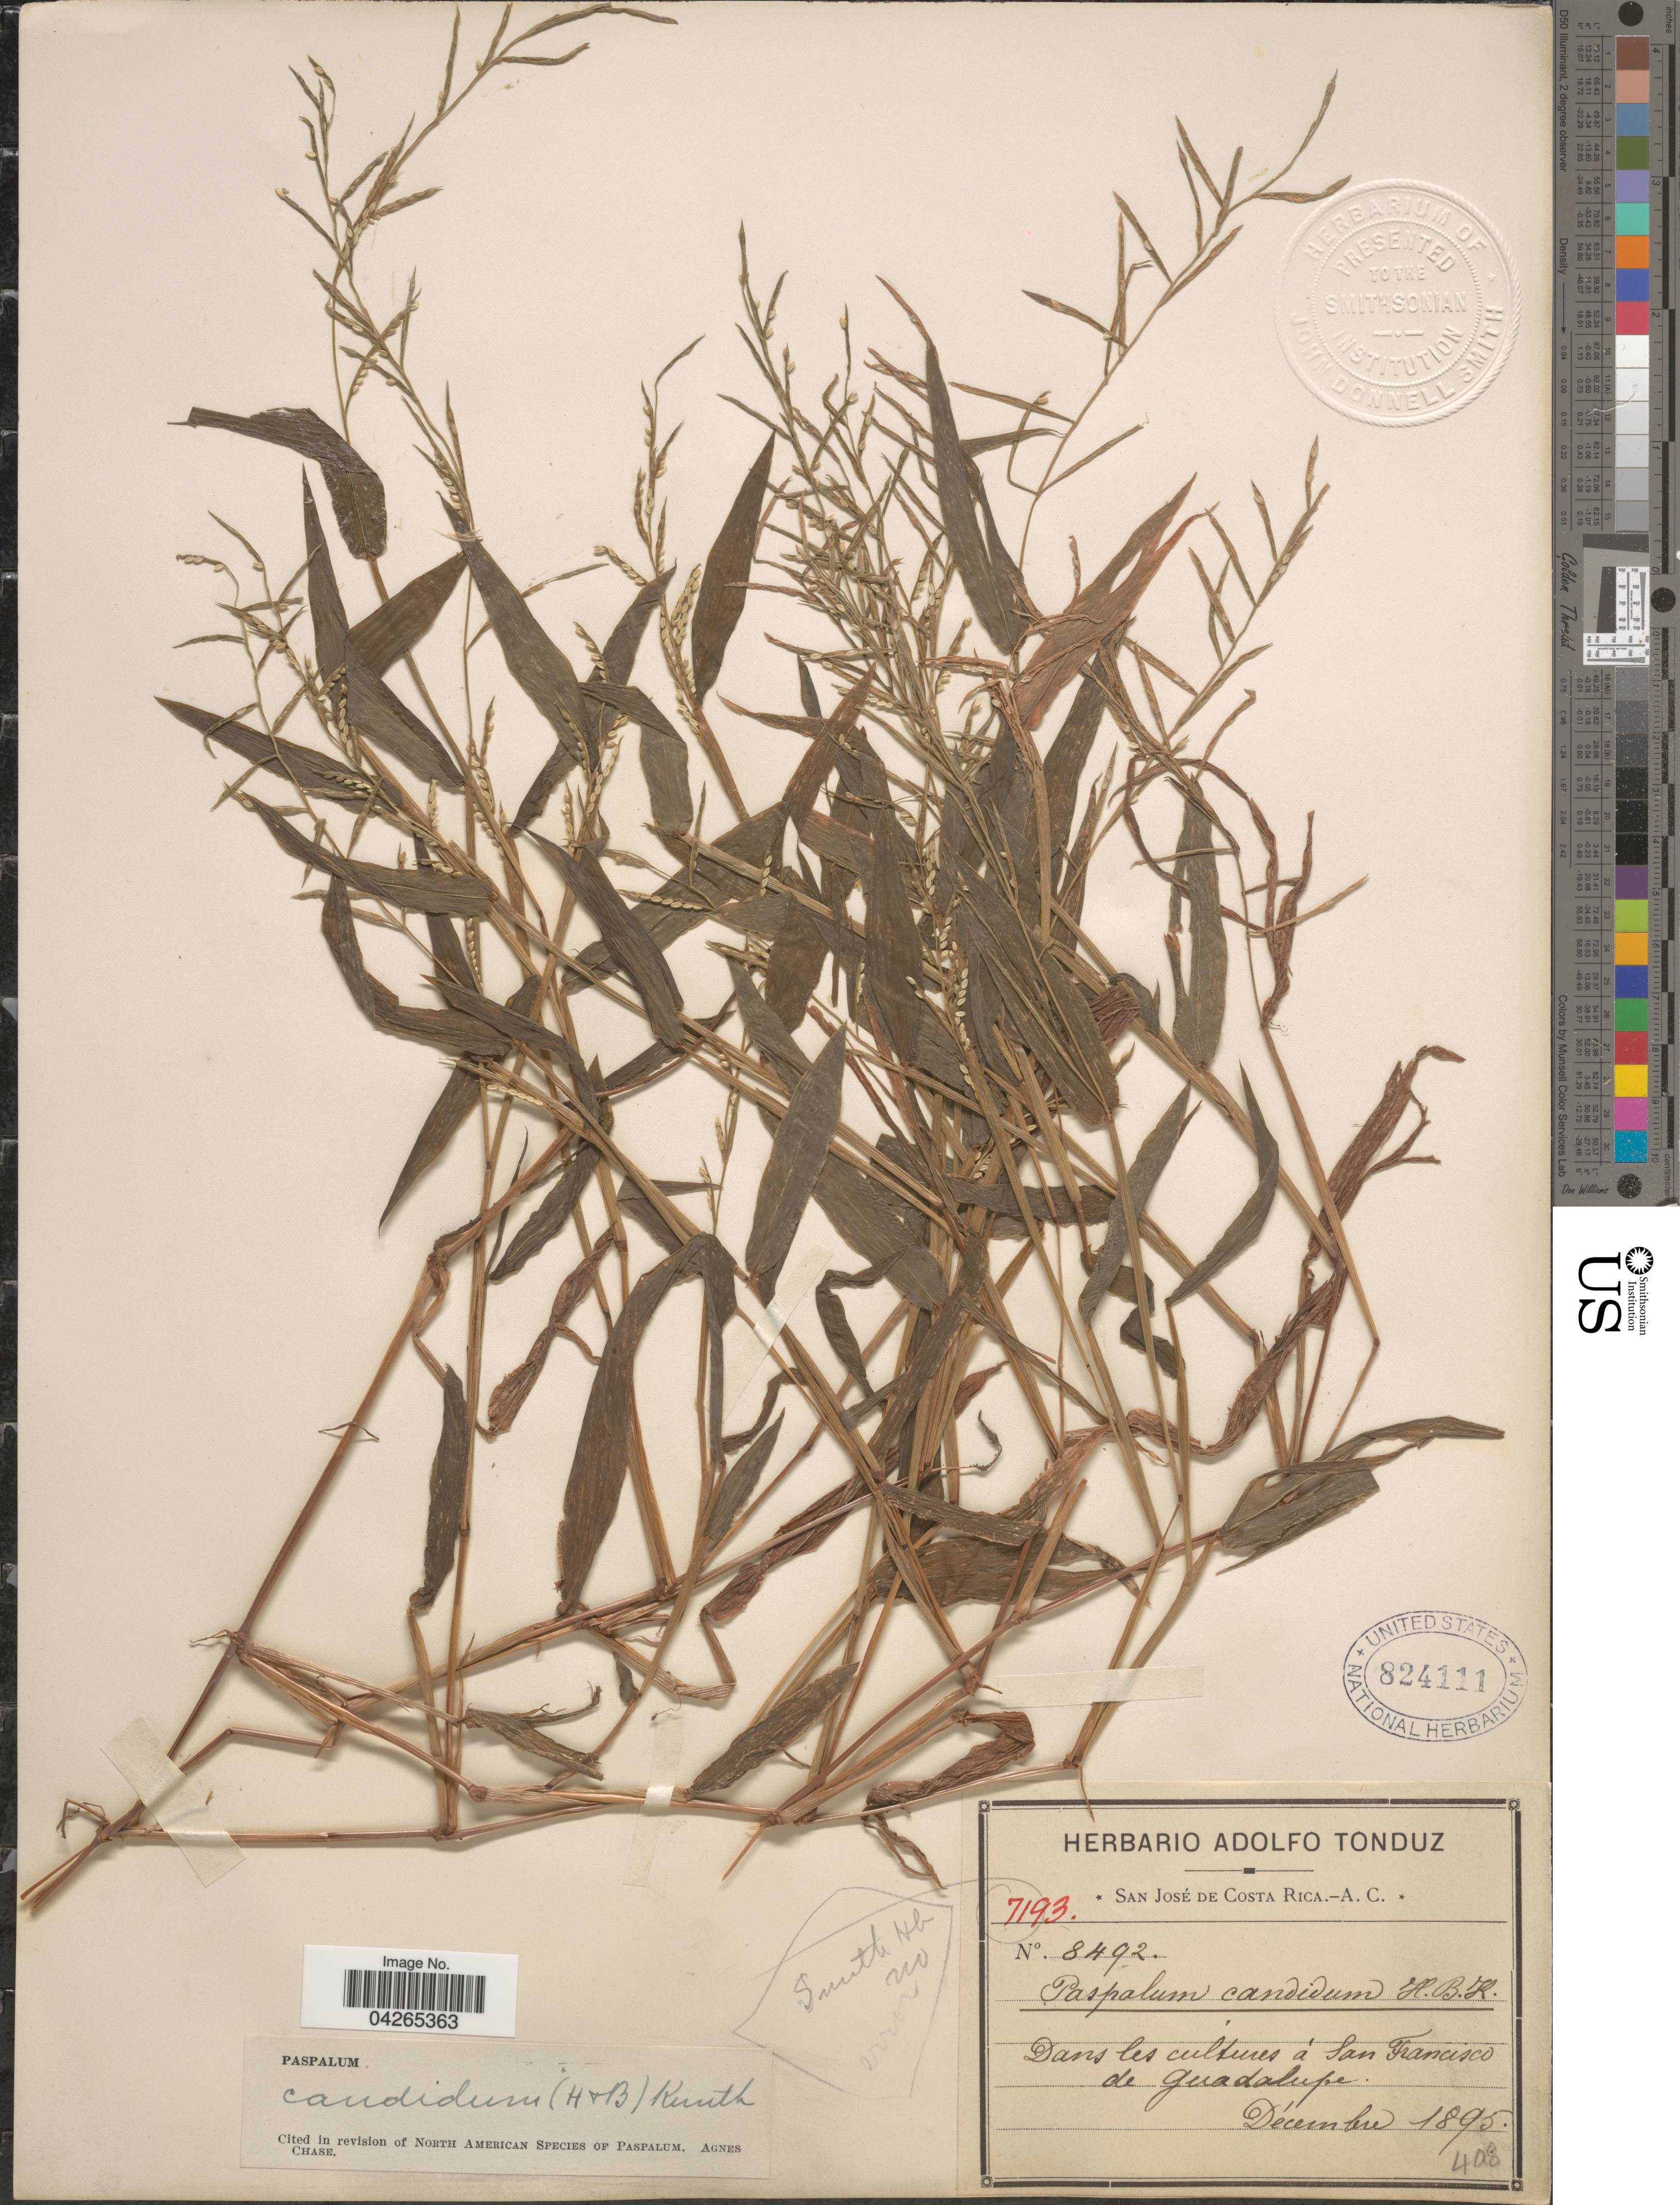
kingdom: Plantae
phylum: Tracheophyta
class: Liliopsida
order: Poales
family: Poaceae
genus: Paspalum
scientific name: Paspalum candidum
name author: (Humb. & Bonpl. ex Fleugge) Kunth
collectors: ex Herb. Adolfo Tonduz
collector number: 8492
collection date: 1895-12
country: Costa Rica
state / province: San José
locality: Dans les cultures à San Francisco de Guadalupe.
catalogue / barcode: US 824111